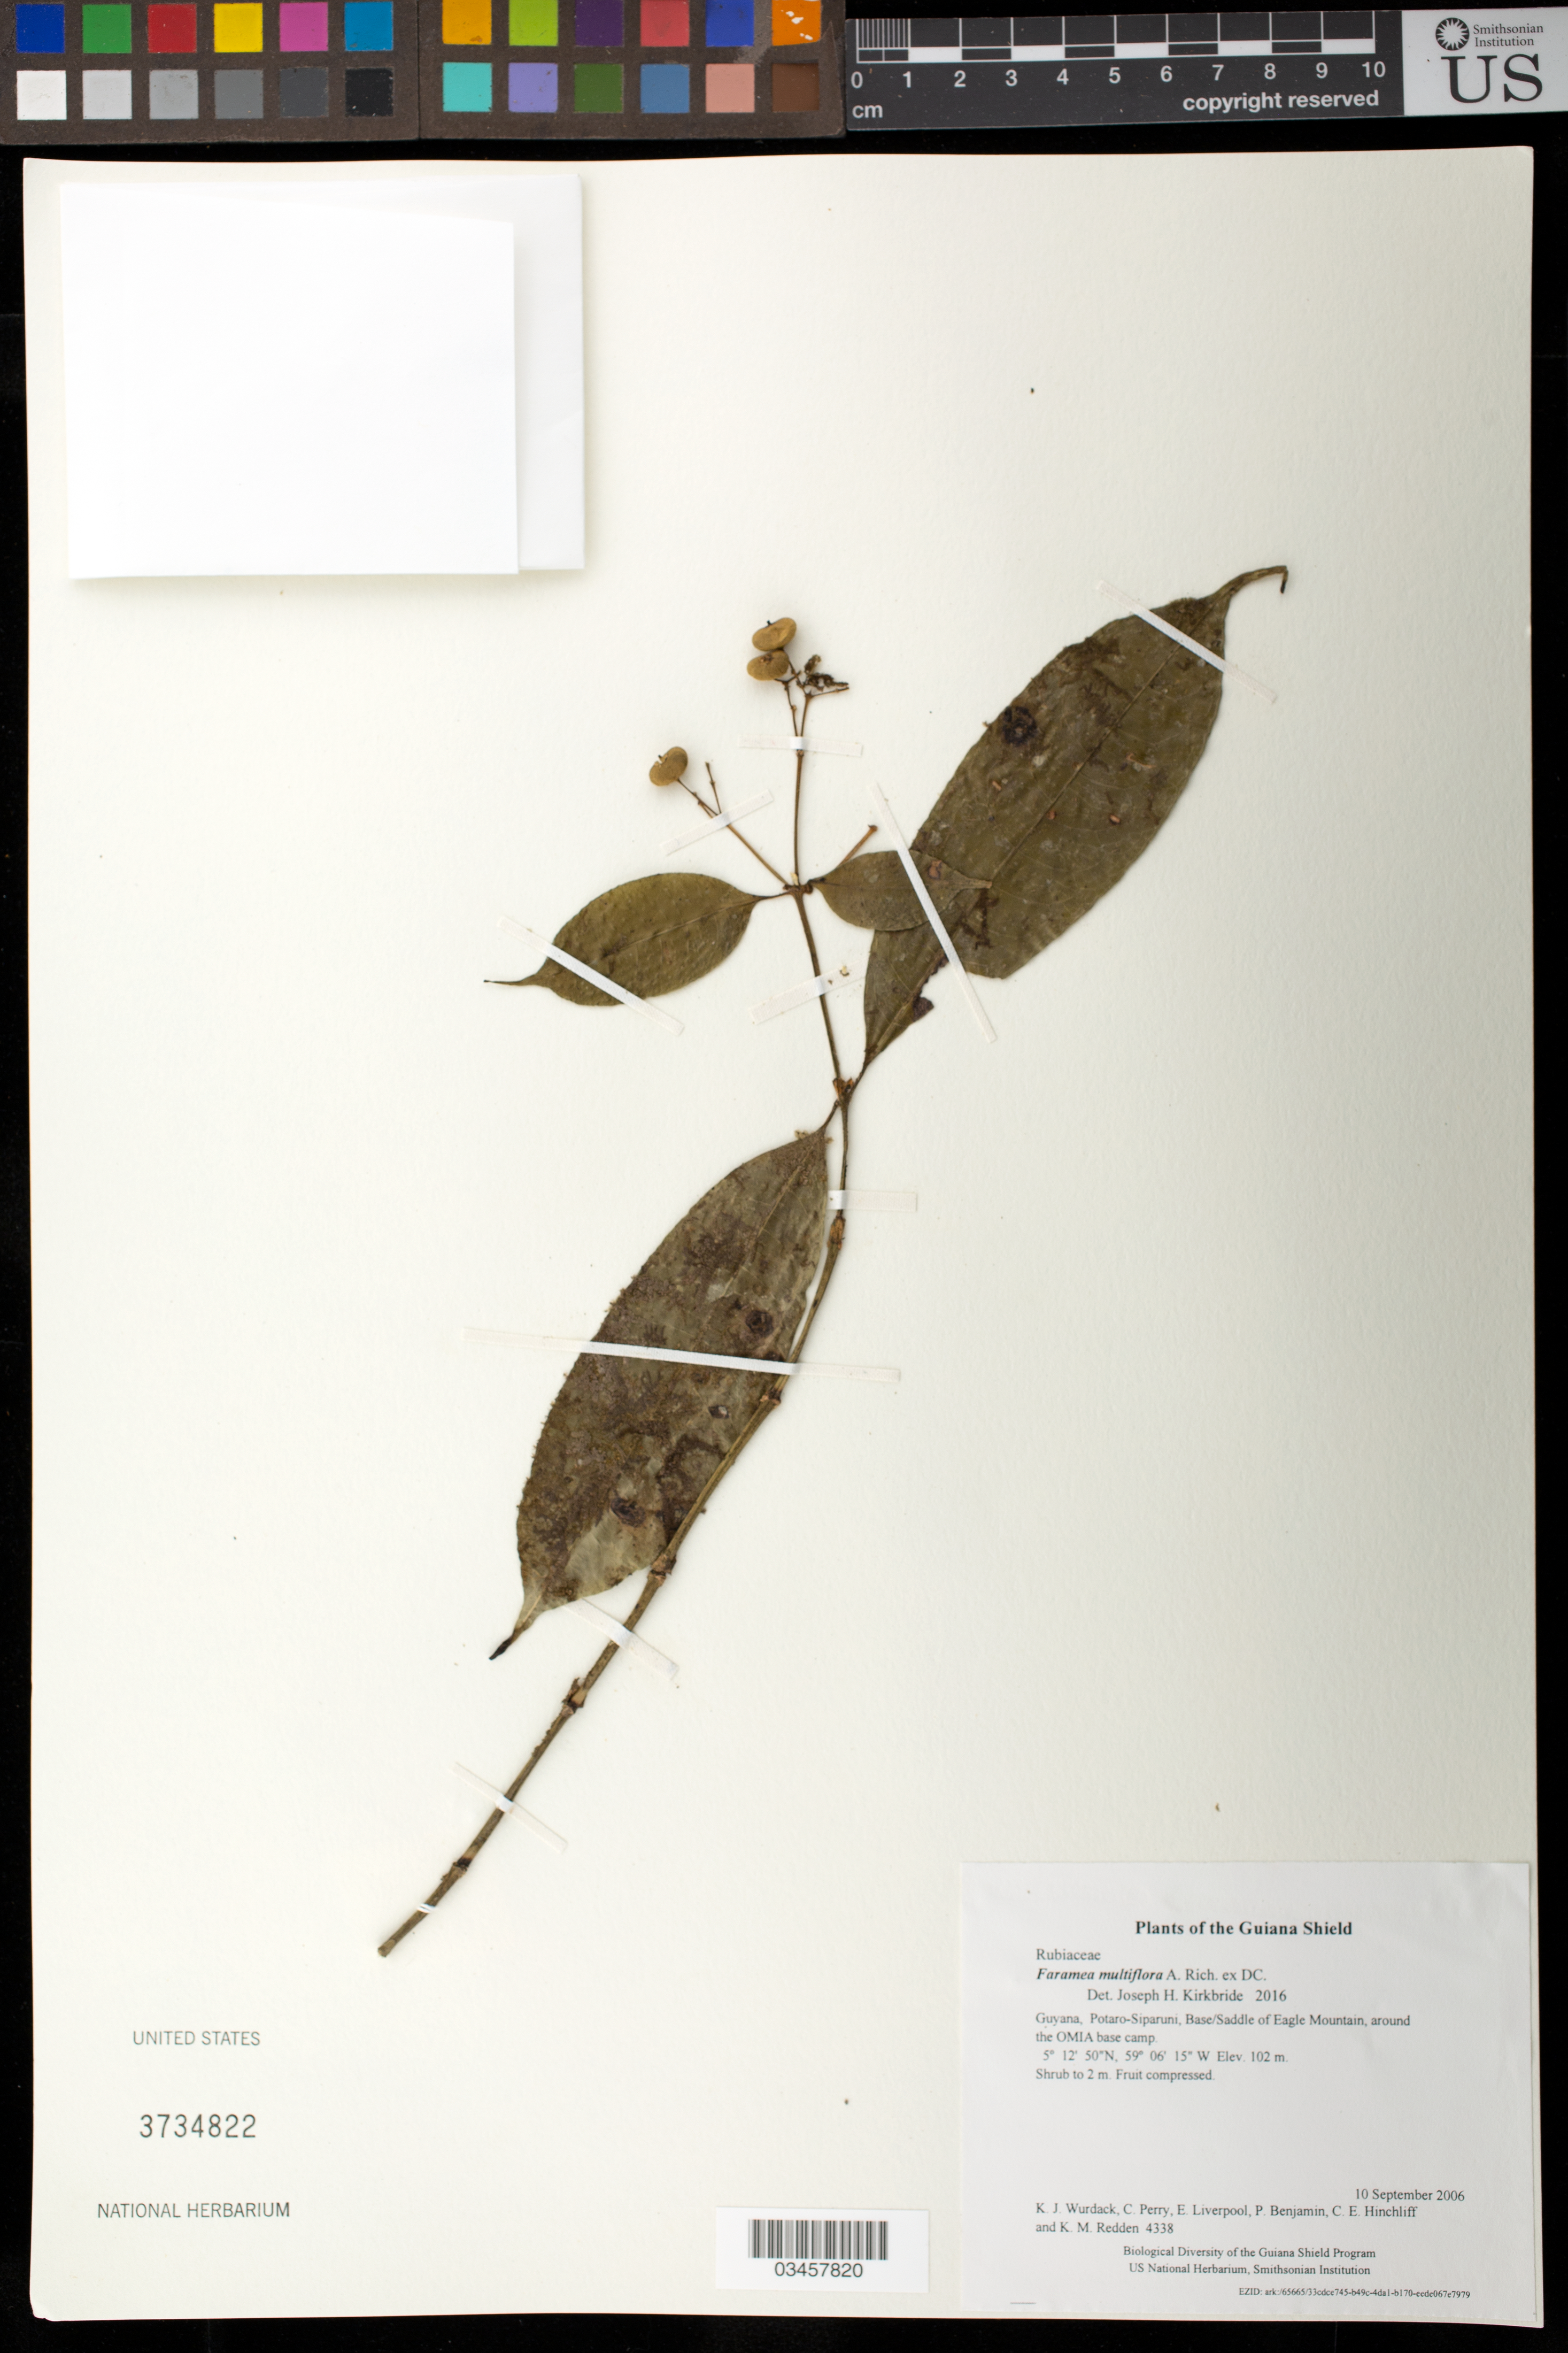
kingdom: Plantae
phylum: Tracheophyta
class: Magnoliopsida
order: Gentianales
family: Rubiaceae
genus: Faramea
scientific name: Faramea multiflora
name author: A. Rich. ex DC.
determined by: Kirkbride, J. H.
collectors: K. Wurdack, C. Perry, E. Liverpool, P. Benjamin, C. E. Hinchliff & K. M. Redden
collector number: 4338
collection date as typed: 10 September 2006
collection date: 2006-09-10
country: Guyana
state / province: Potaro-Siparuni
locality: Base/Saddle of Eagle Mountain, around the OMIA base camp.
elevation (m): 102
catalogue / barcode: US 3734822